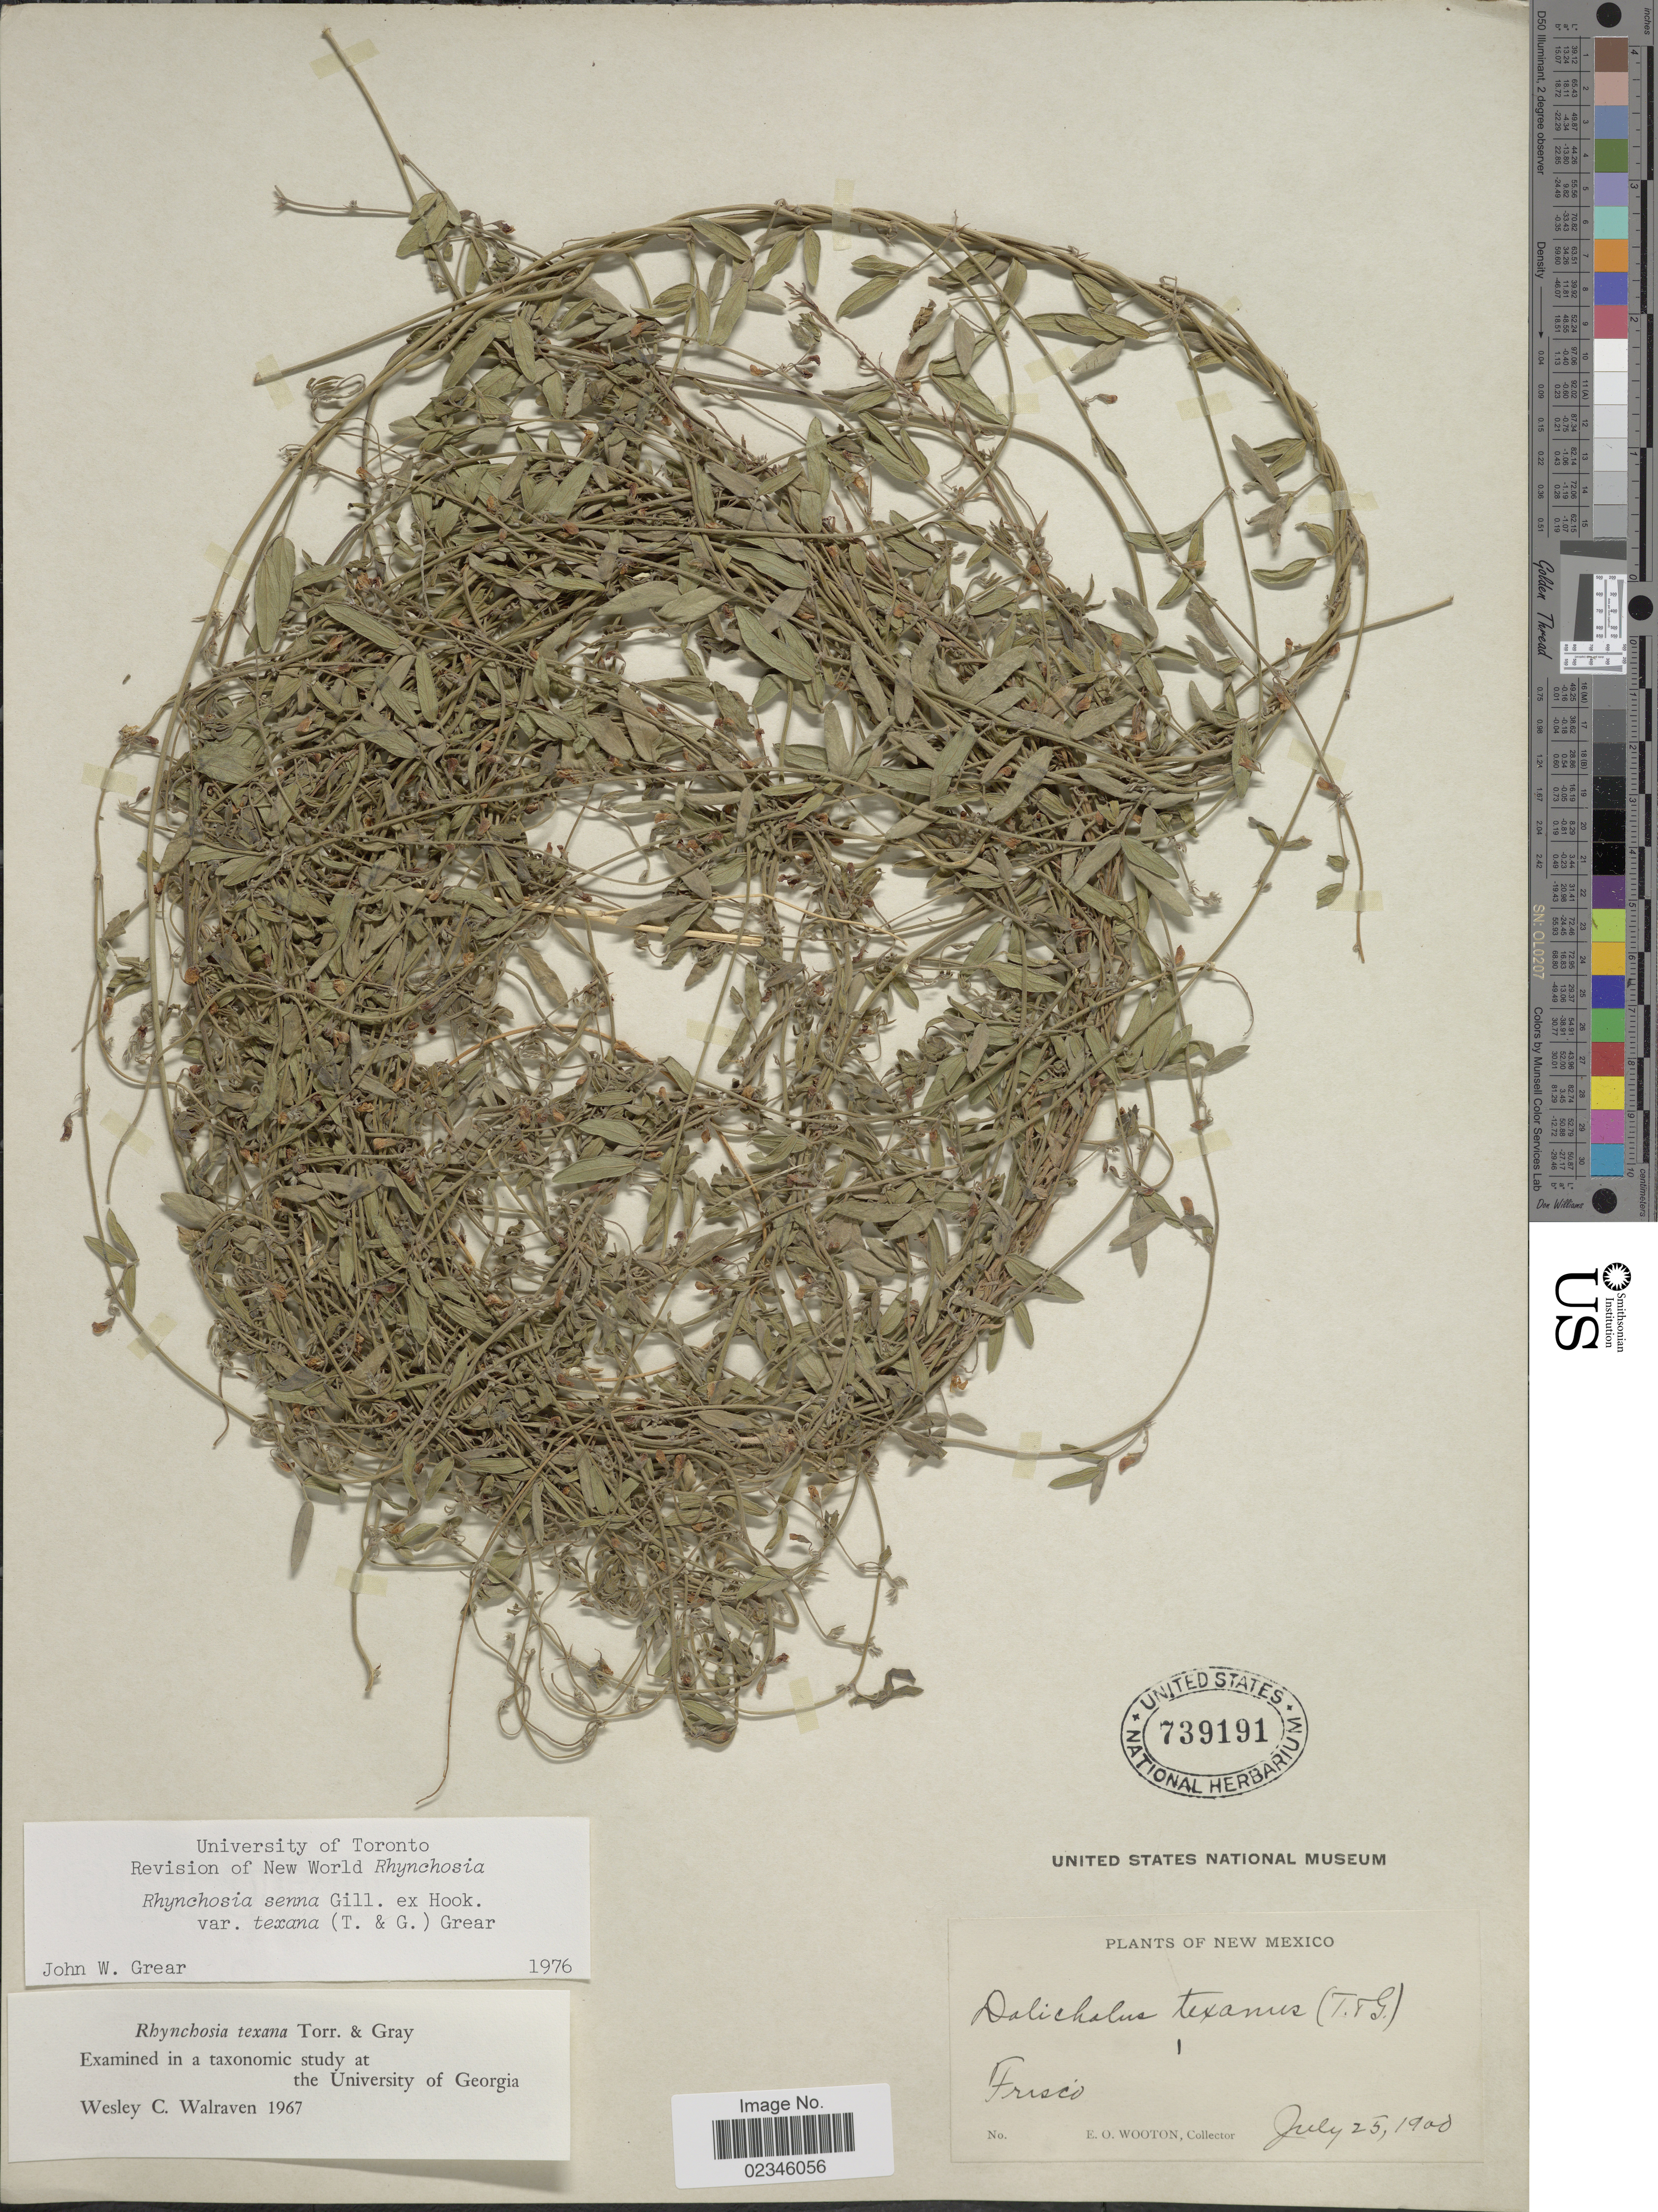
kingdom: Plantae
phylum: Tracheophyta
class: Magnoliopsida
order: Fabales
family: Fabaceae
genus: Rhynchosia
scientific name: Rhynchosia senna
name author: Gillies ex Hook.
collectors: E. O. Wooton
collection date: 1900-07-25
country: United States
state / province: New Mexico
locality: Frisco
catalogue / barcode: US 739191